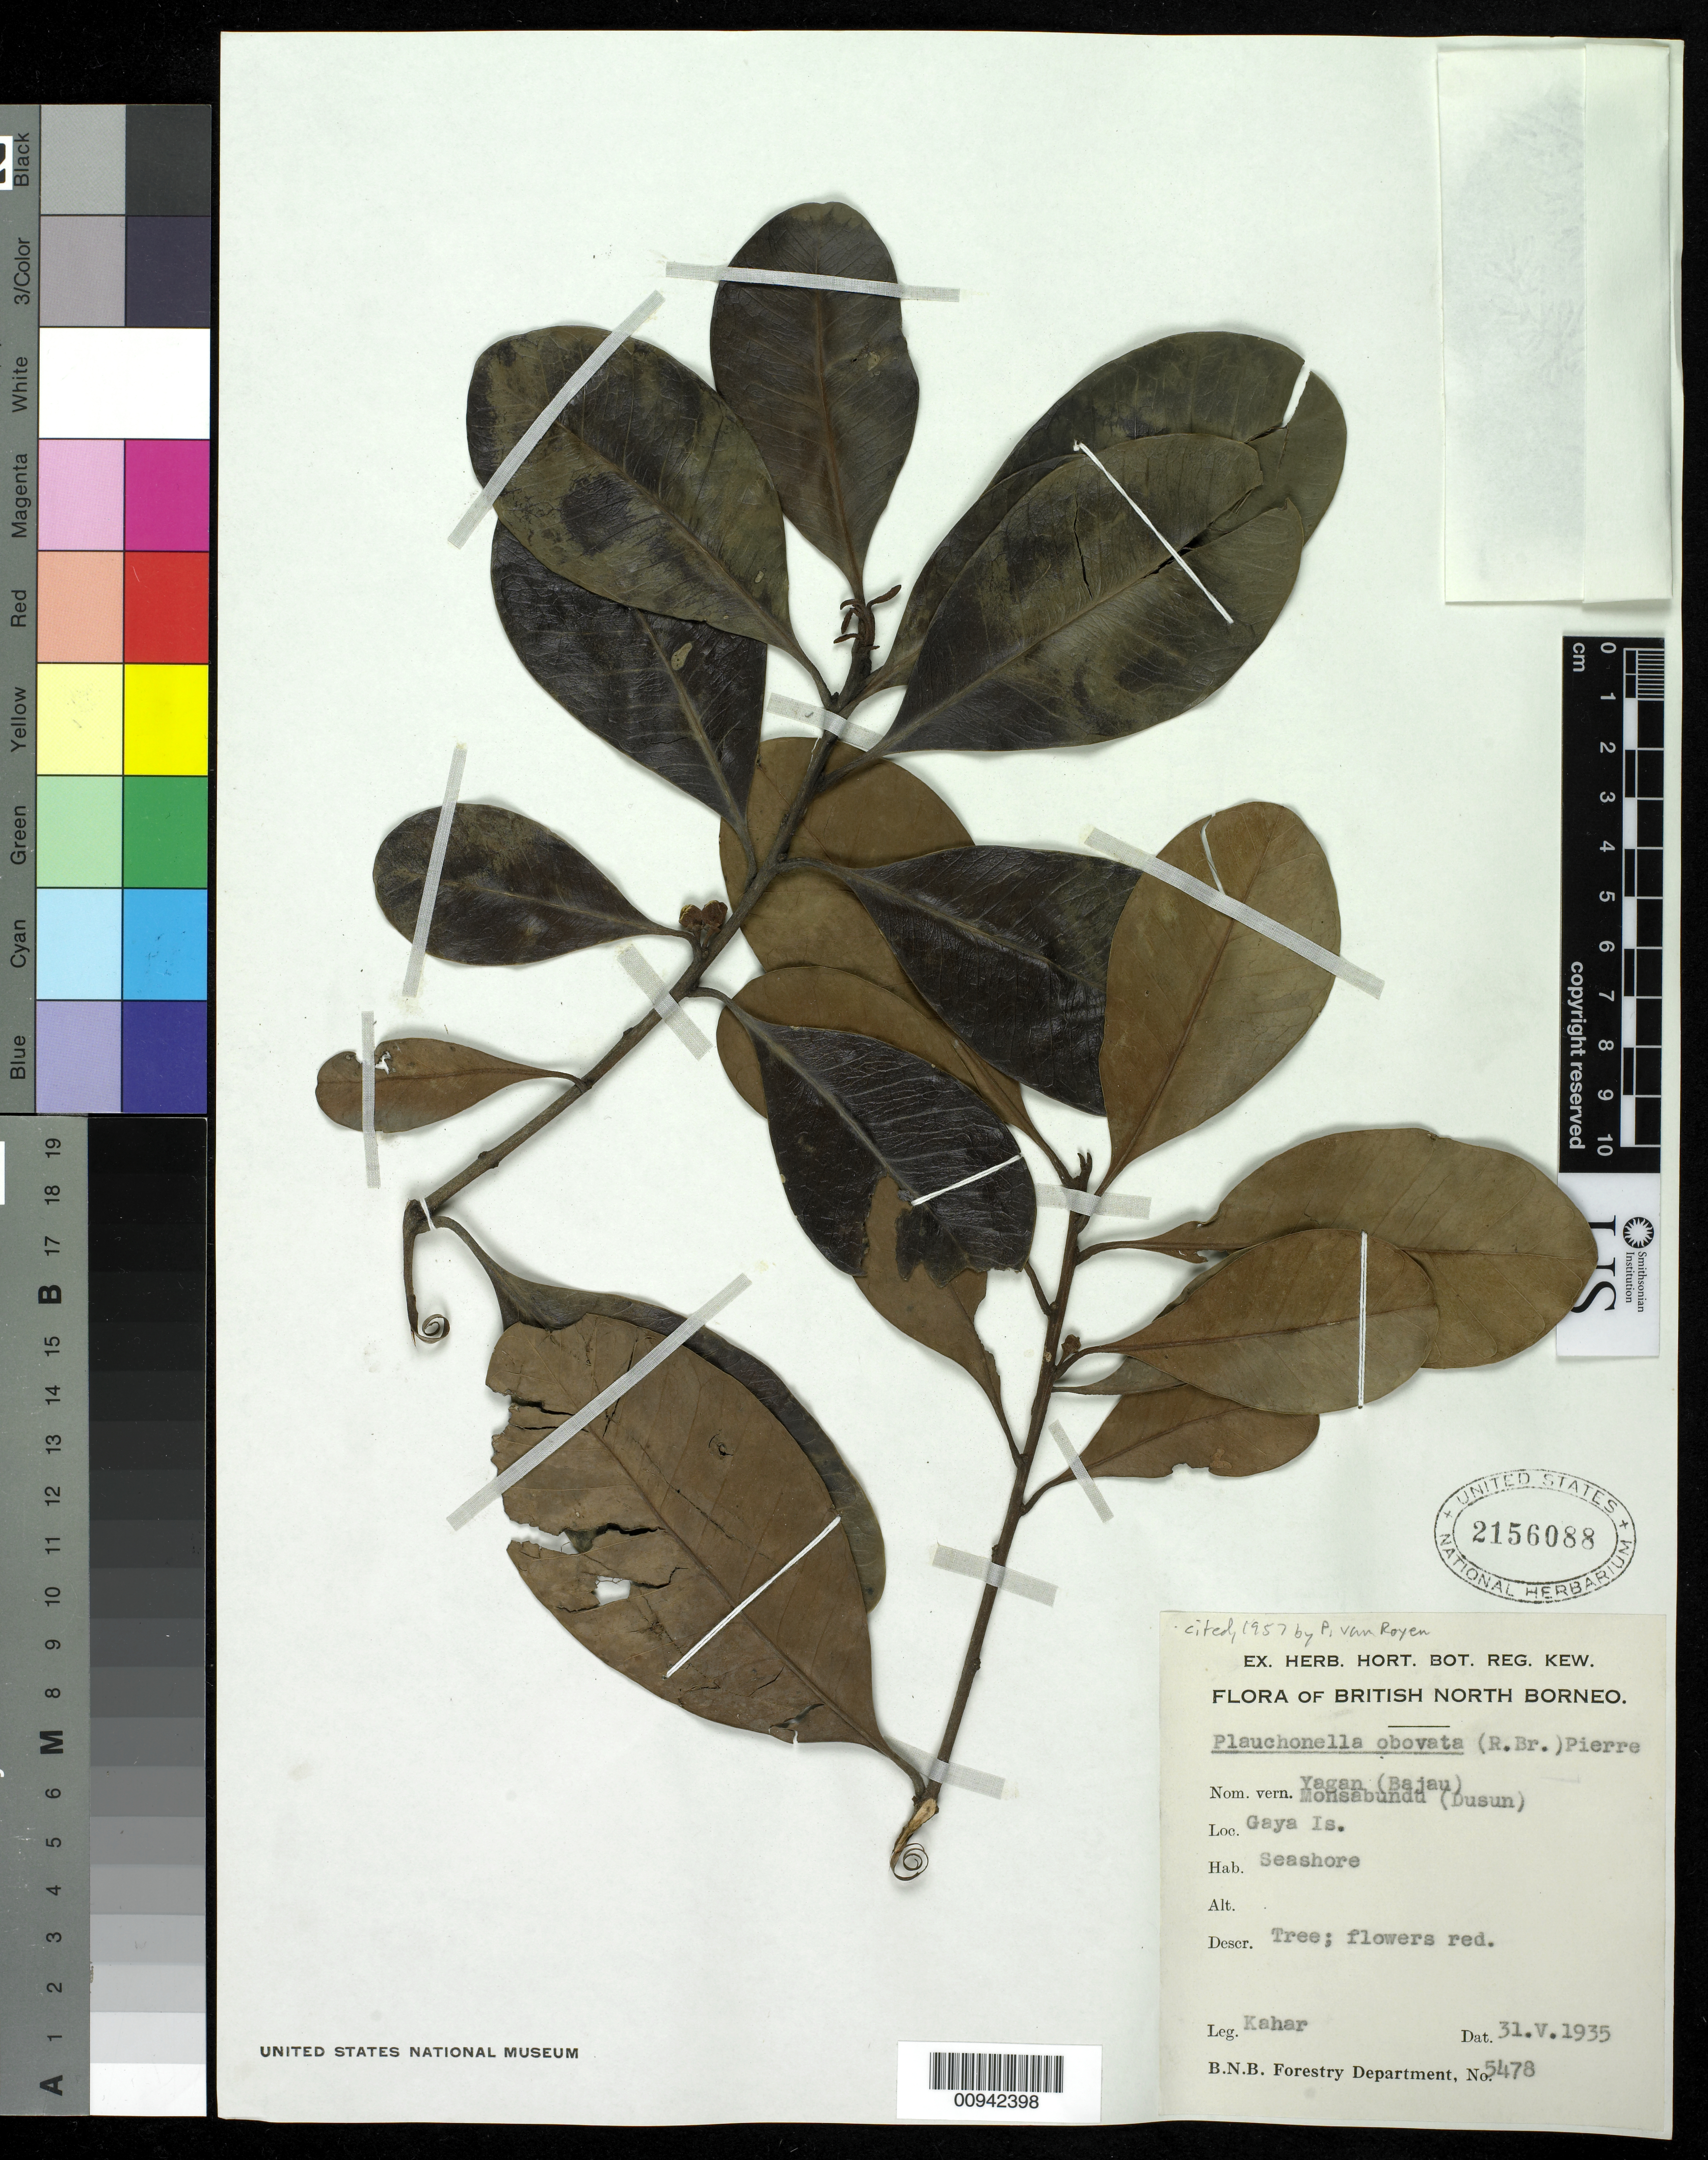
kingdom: Plantae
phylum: Tracheophyta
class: Magnoliopsida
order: Ericales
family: Sapotaceae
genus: Planchonella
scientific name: Planchonella obovata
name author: (R. Br.) Pierre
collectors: J. Kaberer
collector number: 5478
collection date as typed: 31 May 1935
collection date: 1935-05-31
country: Malaysia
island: Borneo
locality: Gaya Is.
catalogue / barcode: US 2156088